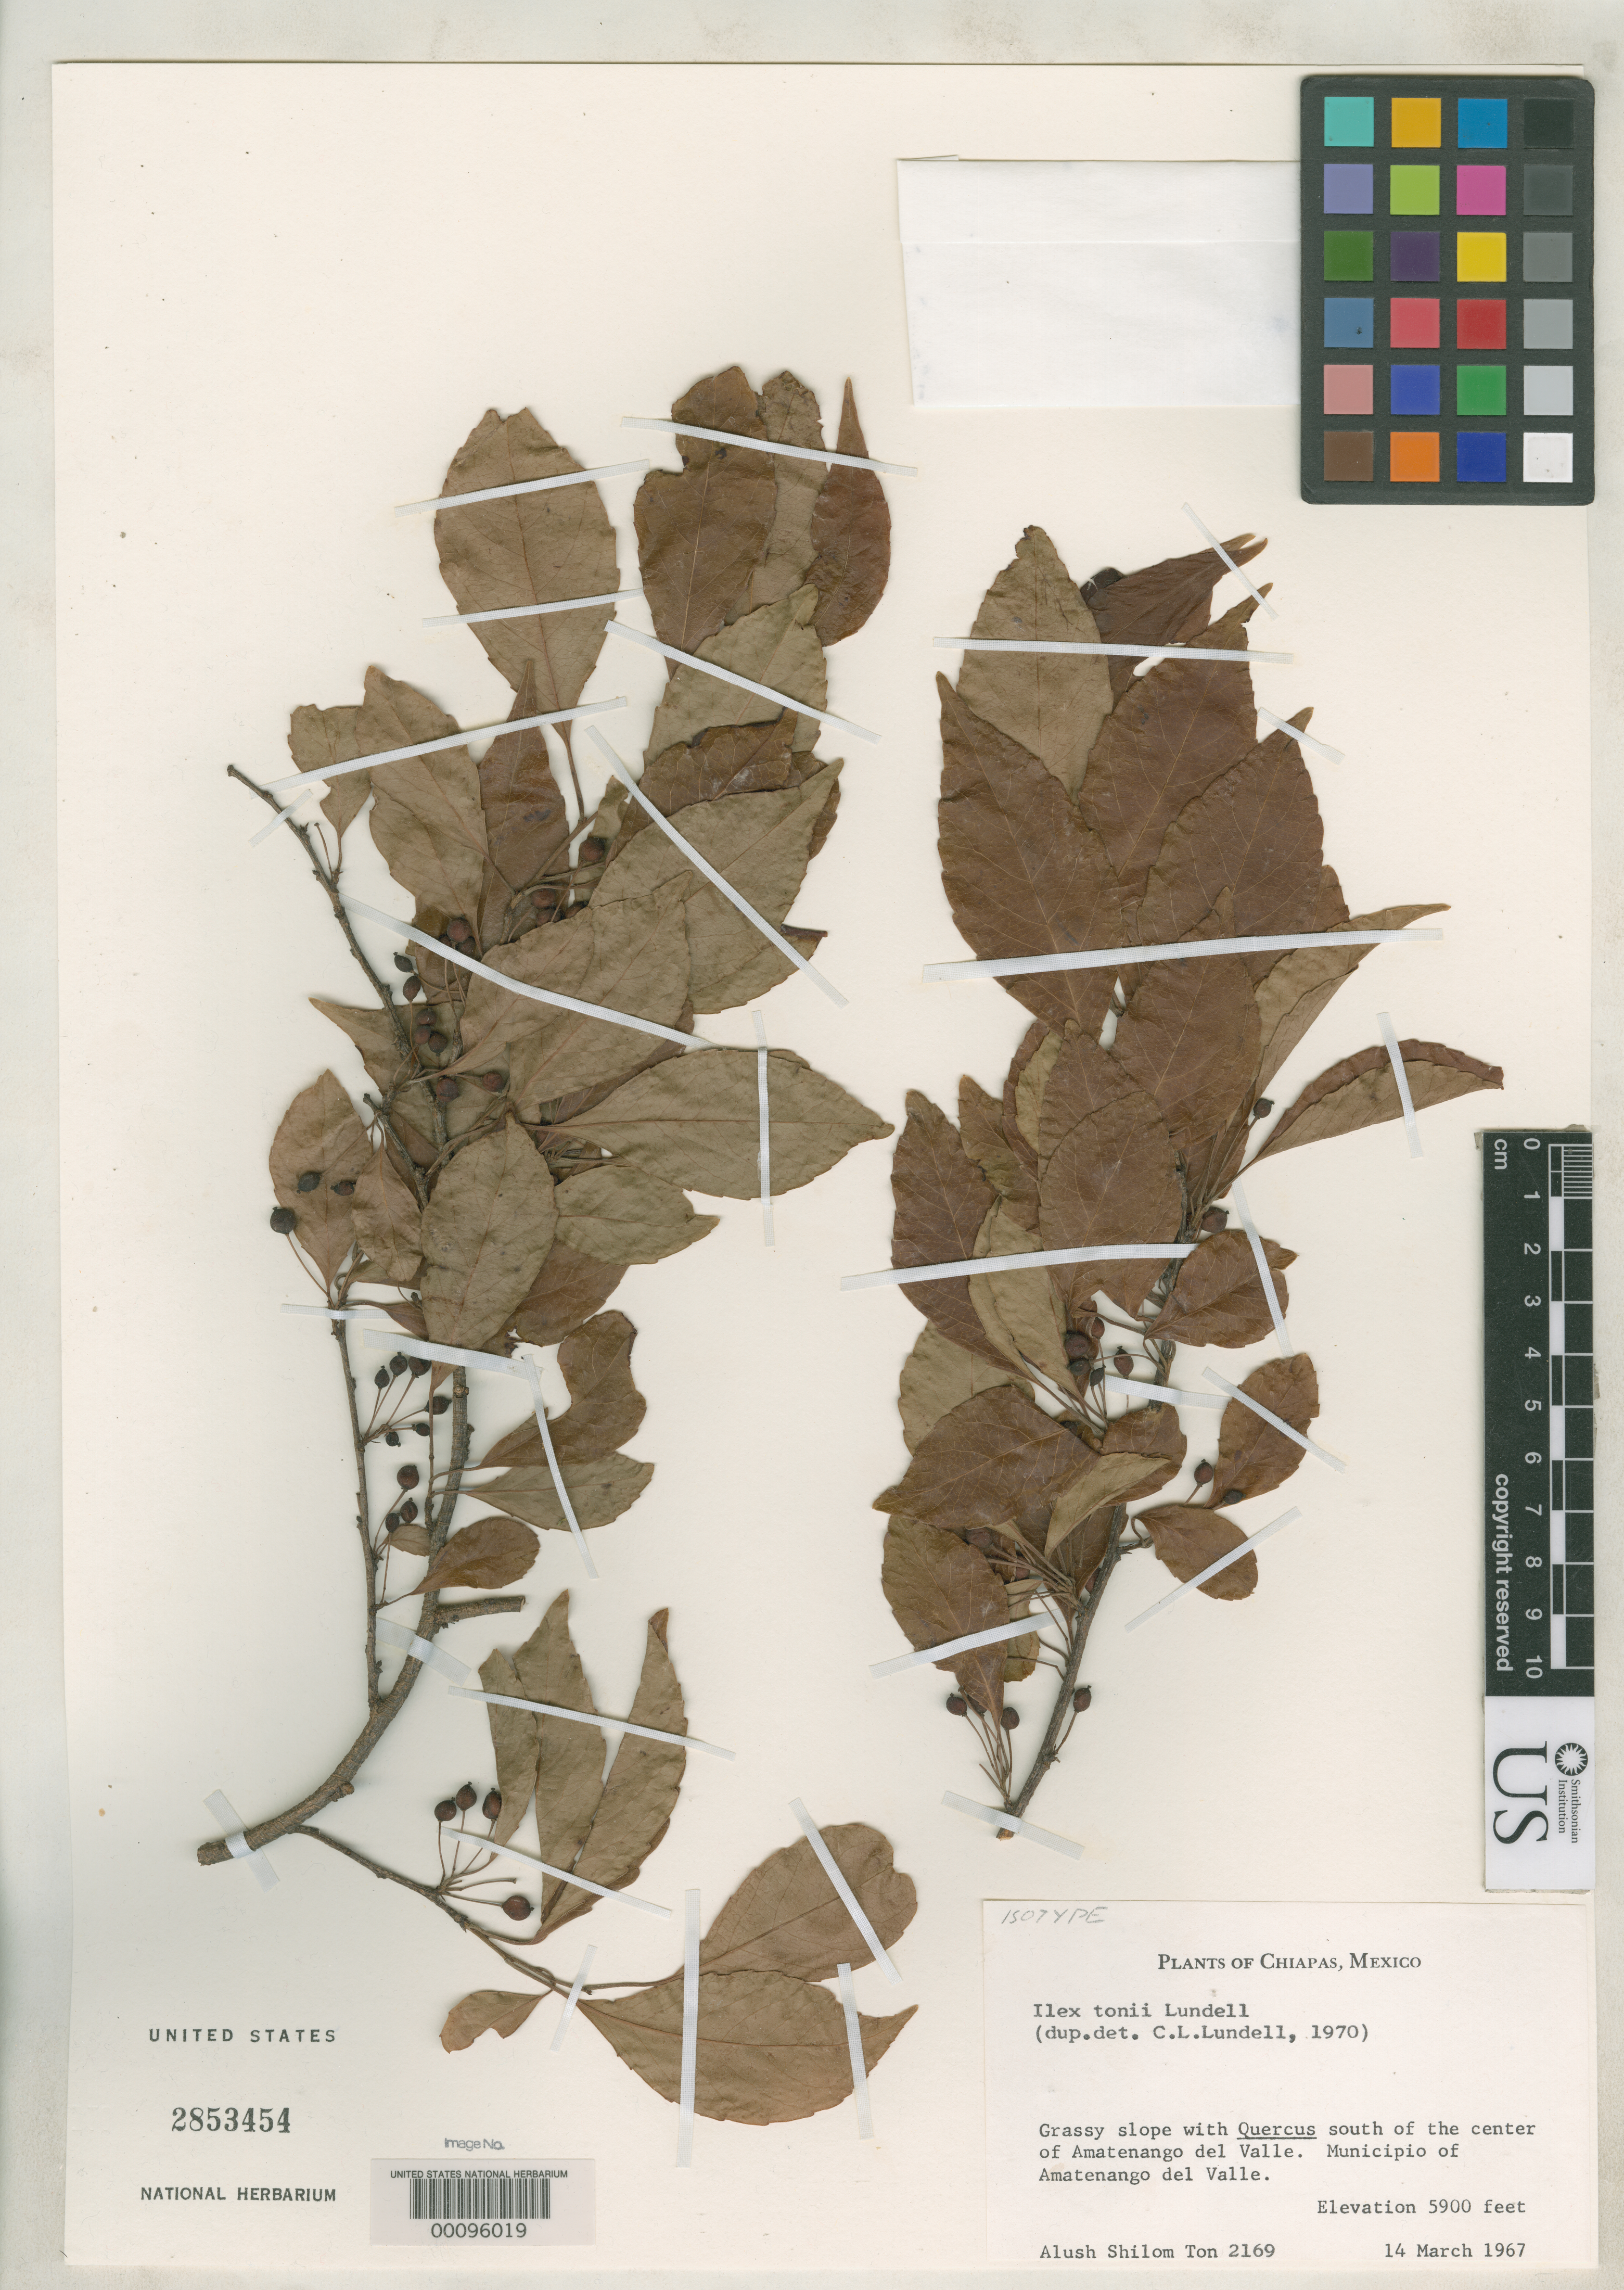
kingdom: Plantae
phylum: Tracheophyta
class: Magnoliopsida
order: Aquifoliales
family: Aquifoliaceae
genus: Ilex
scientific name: Ilex tonii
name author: Lundell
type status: Isotype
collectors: A. S. Ton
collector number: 2169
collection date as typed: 14 Mar 1967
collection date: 1967-03-14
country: Mexico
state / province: Chiapas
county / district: Amatenango del Valle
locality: Amatenango del Valle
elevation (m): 1798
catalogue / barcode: US 2853454